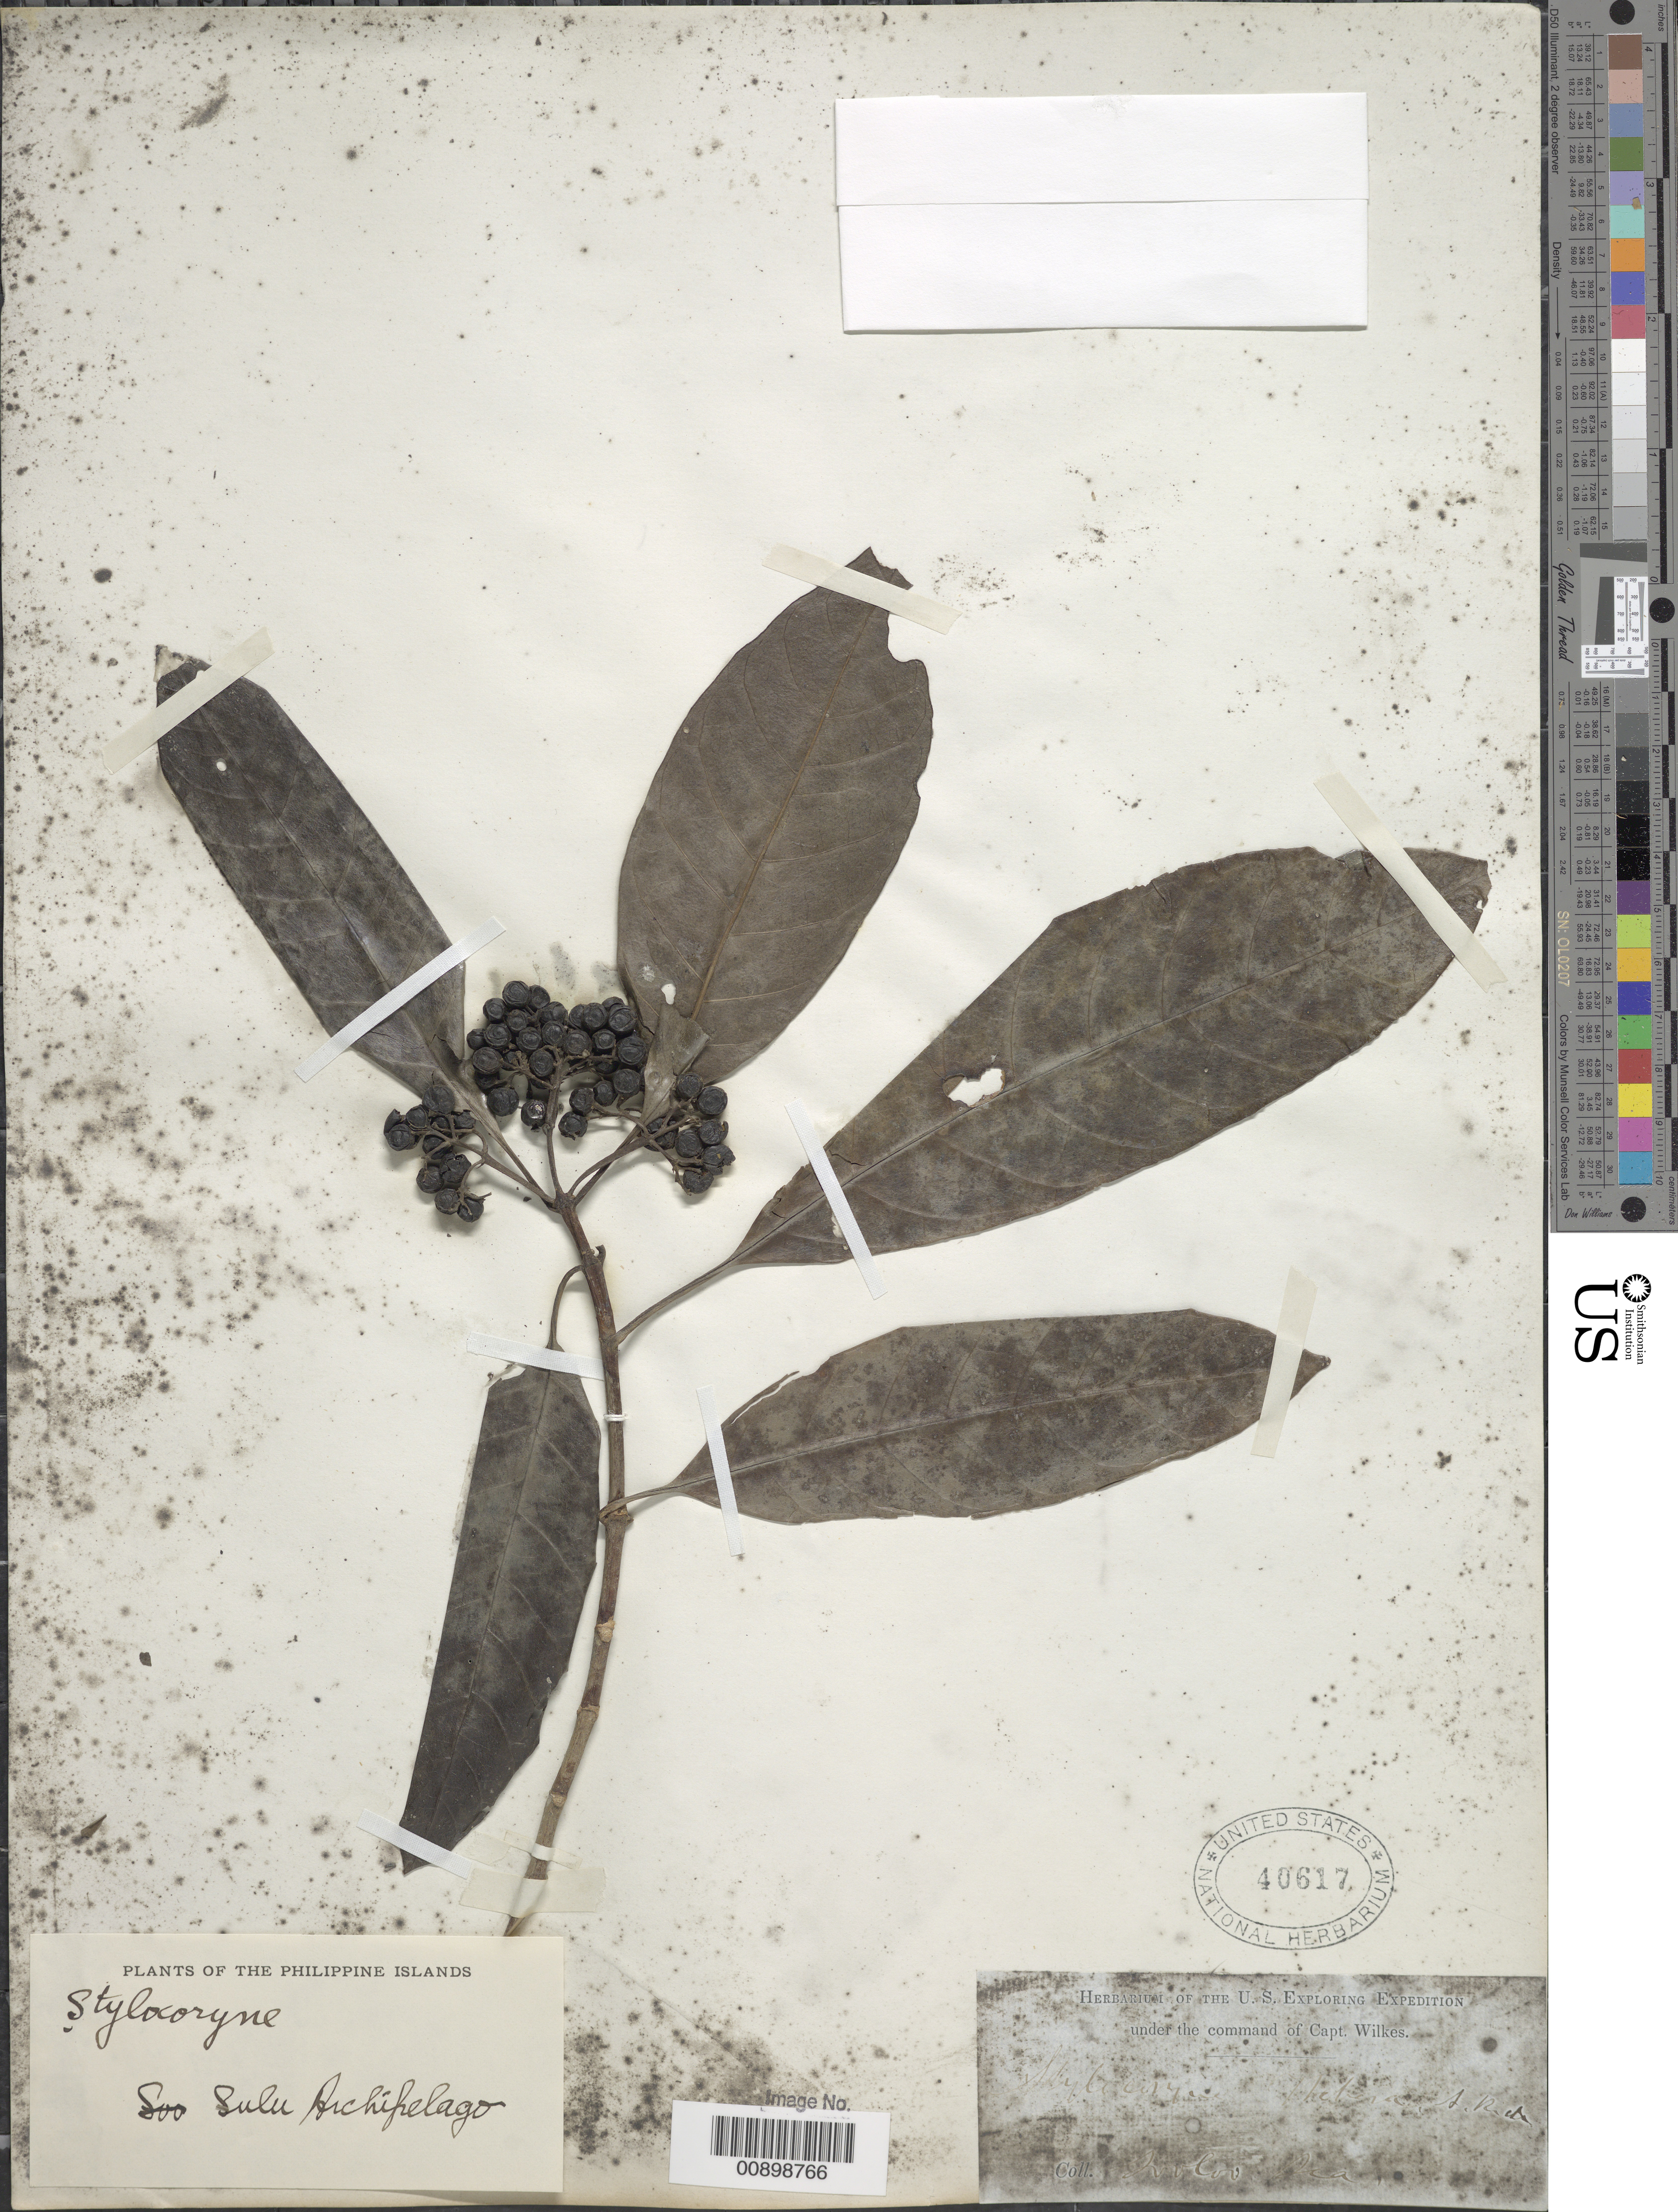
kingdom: Plantae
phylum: Tracheophyta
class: Magnoliopsida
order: Gentianales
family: Rubiaceae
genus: Tarenna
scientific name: Tarenna sp.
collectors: Wilkes Explor. Exped.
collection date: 1838/1842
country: Philippines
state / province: Muslim Mindanao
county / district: Sulu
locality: Sooloo Sea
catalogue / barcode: US 40617